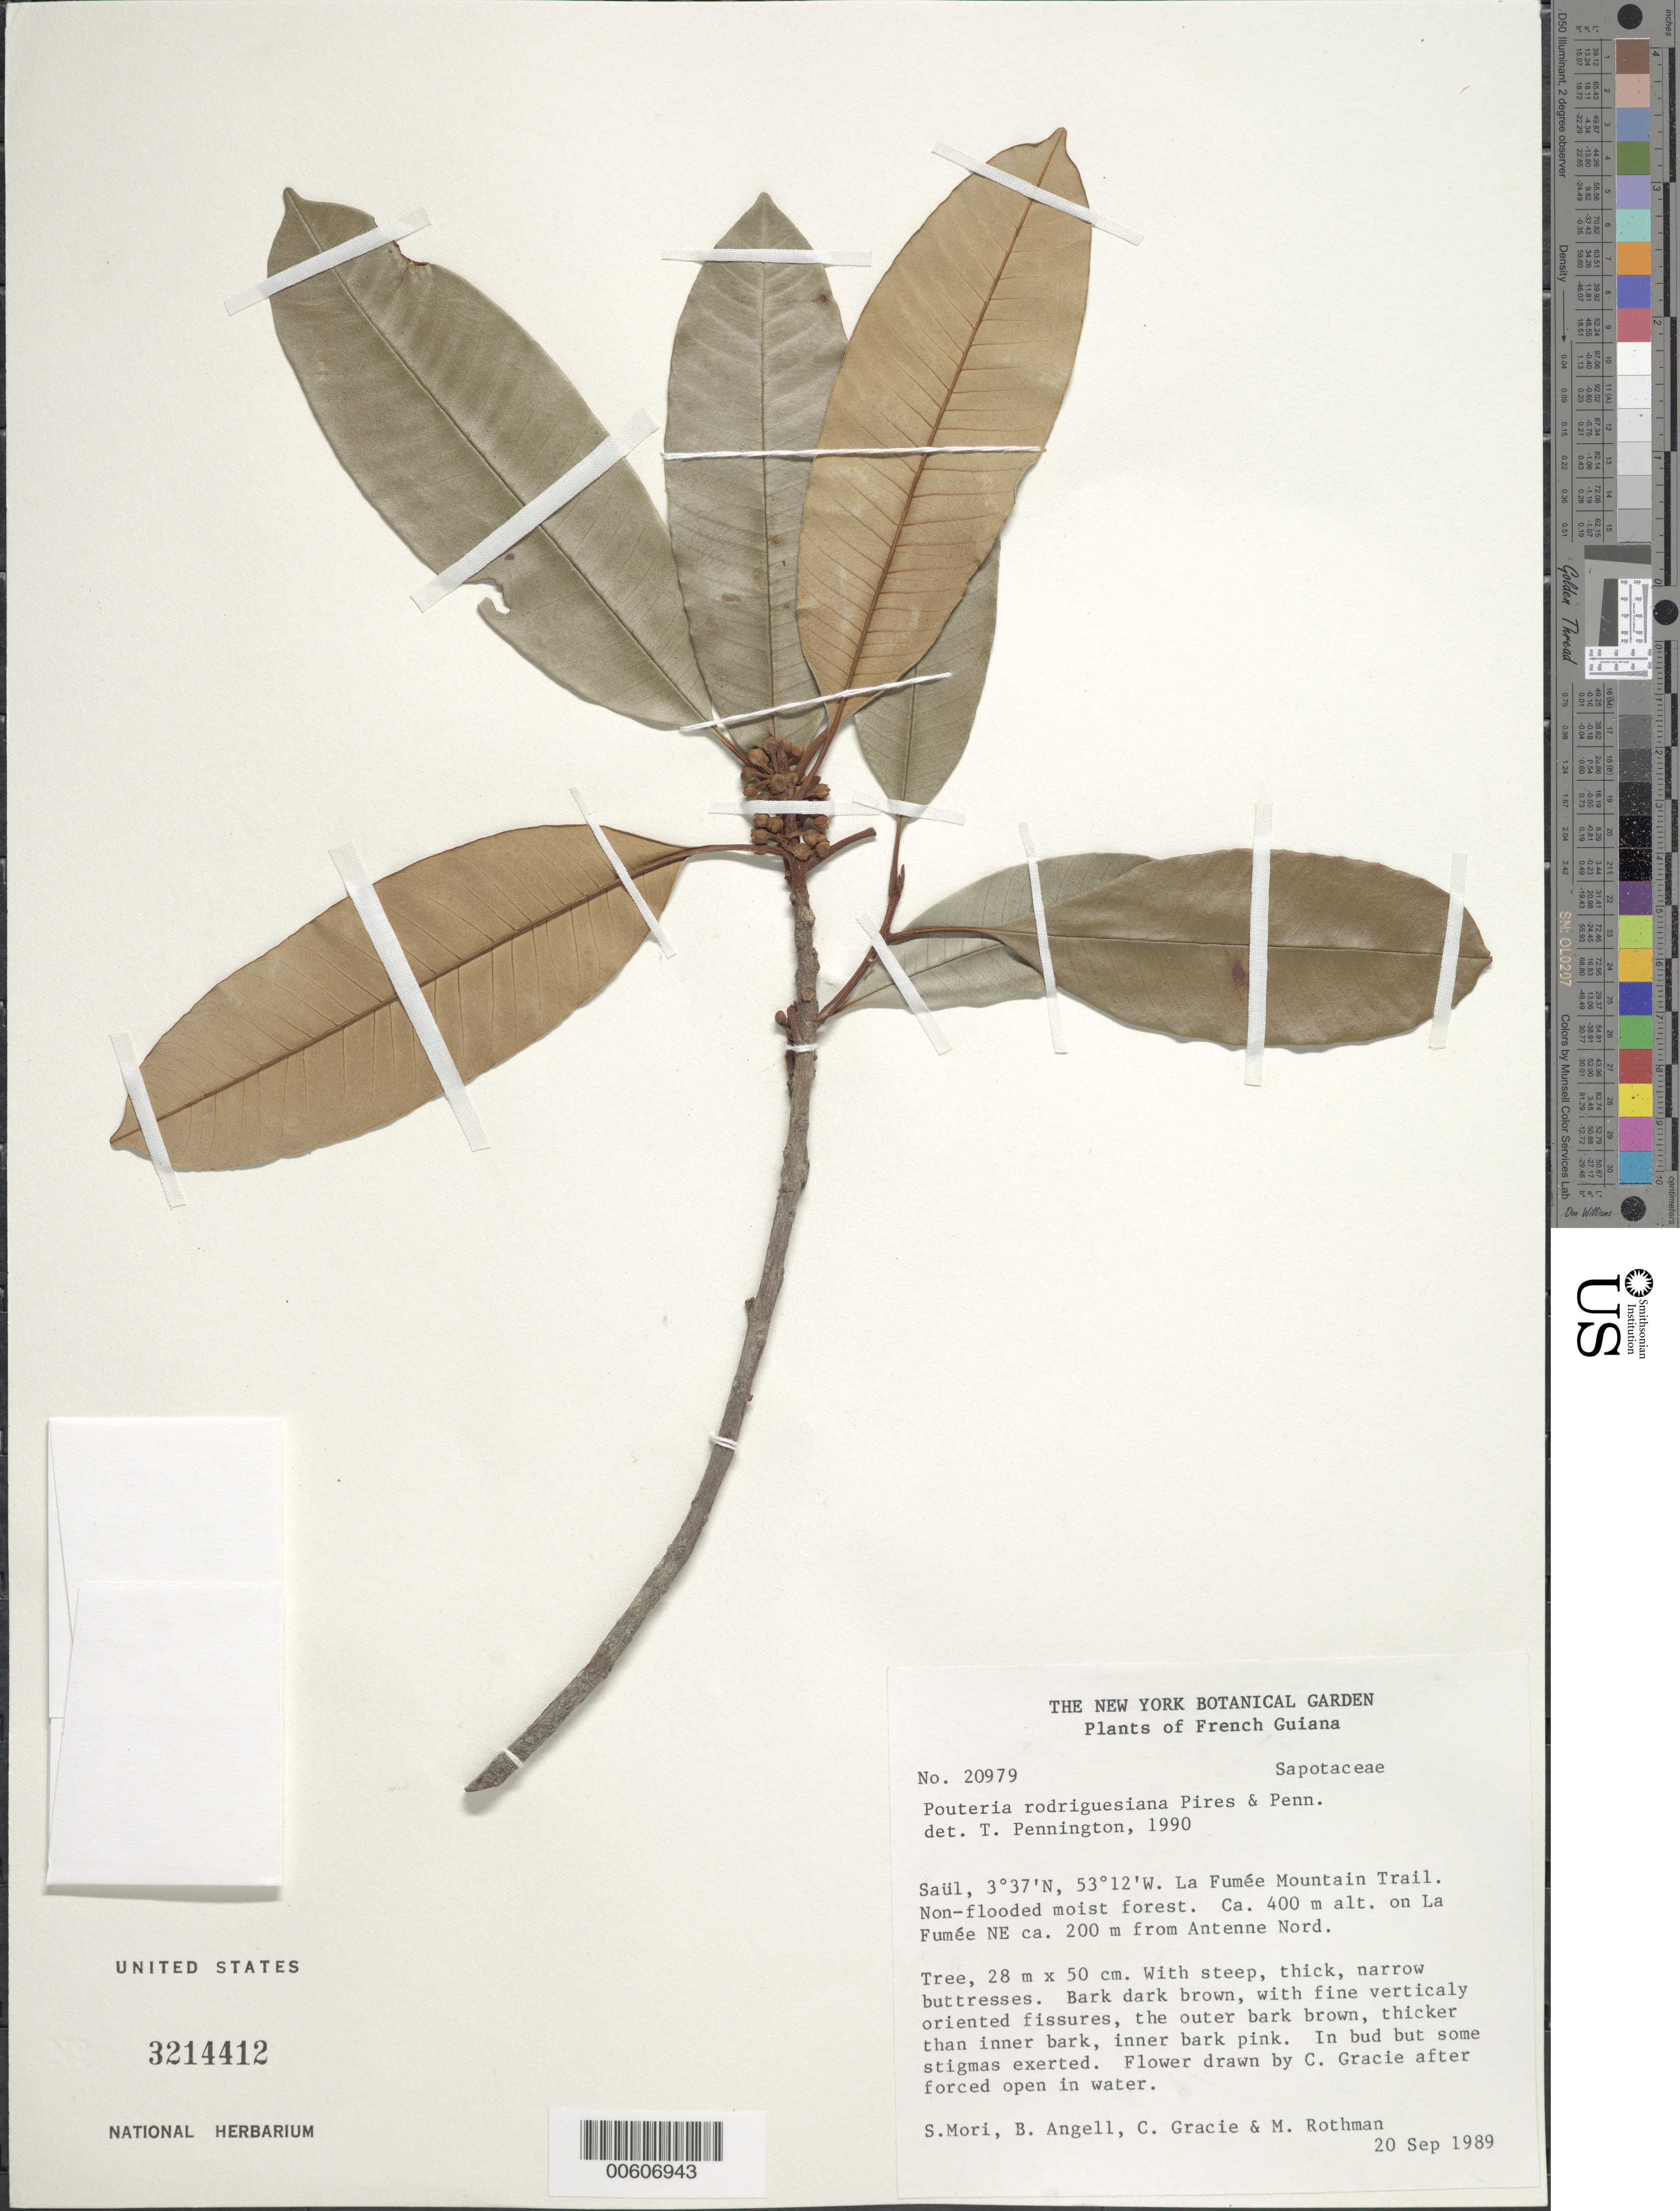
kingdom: Plantae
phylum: Tracheophyta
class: Magnoliopsida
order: Ericales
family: Sapotaceae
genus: Pouteria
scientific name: Pouteria rodriguesiana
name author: Pires & T.D. Penn.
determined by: Pennington, T. D., (K)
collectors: S. Mori et al.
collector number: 20979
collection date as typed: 20-Sep-89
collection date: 1989-09-20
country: French Guiana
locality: Saül, La Fumée Mountain Trail, on La Fumeé NE ca. 200m from Antenne Nord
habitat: Non-flooded moist forest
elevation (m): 400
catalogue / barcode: US 3214412